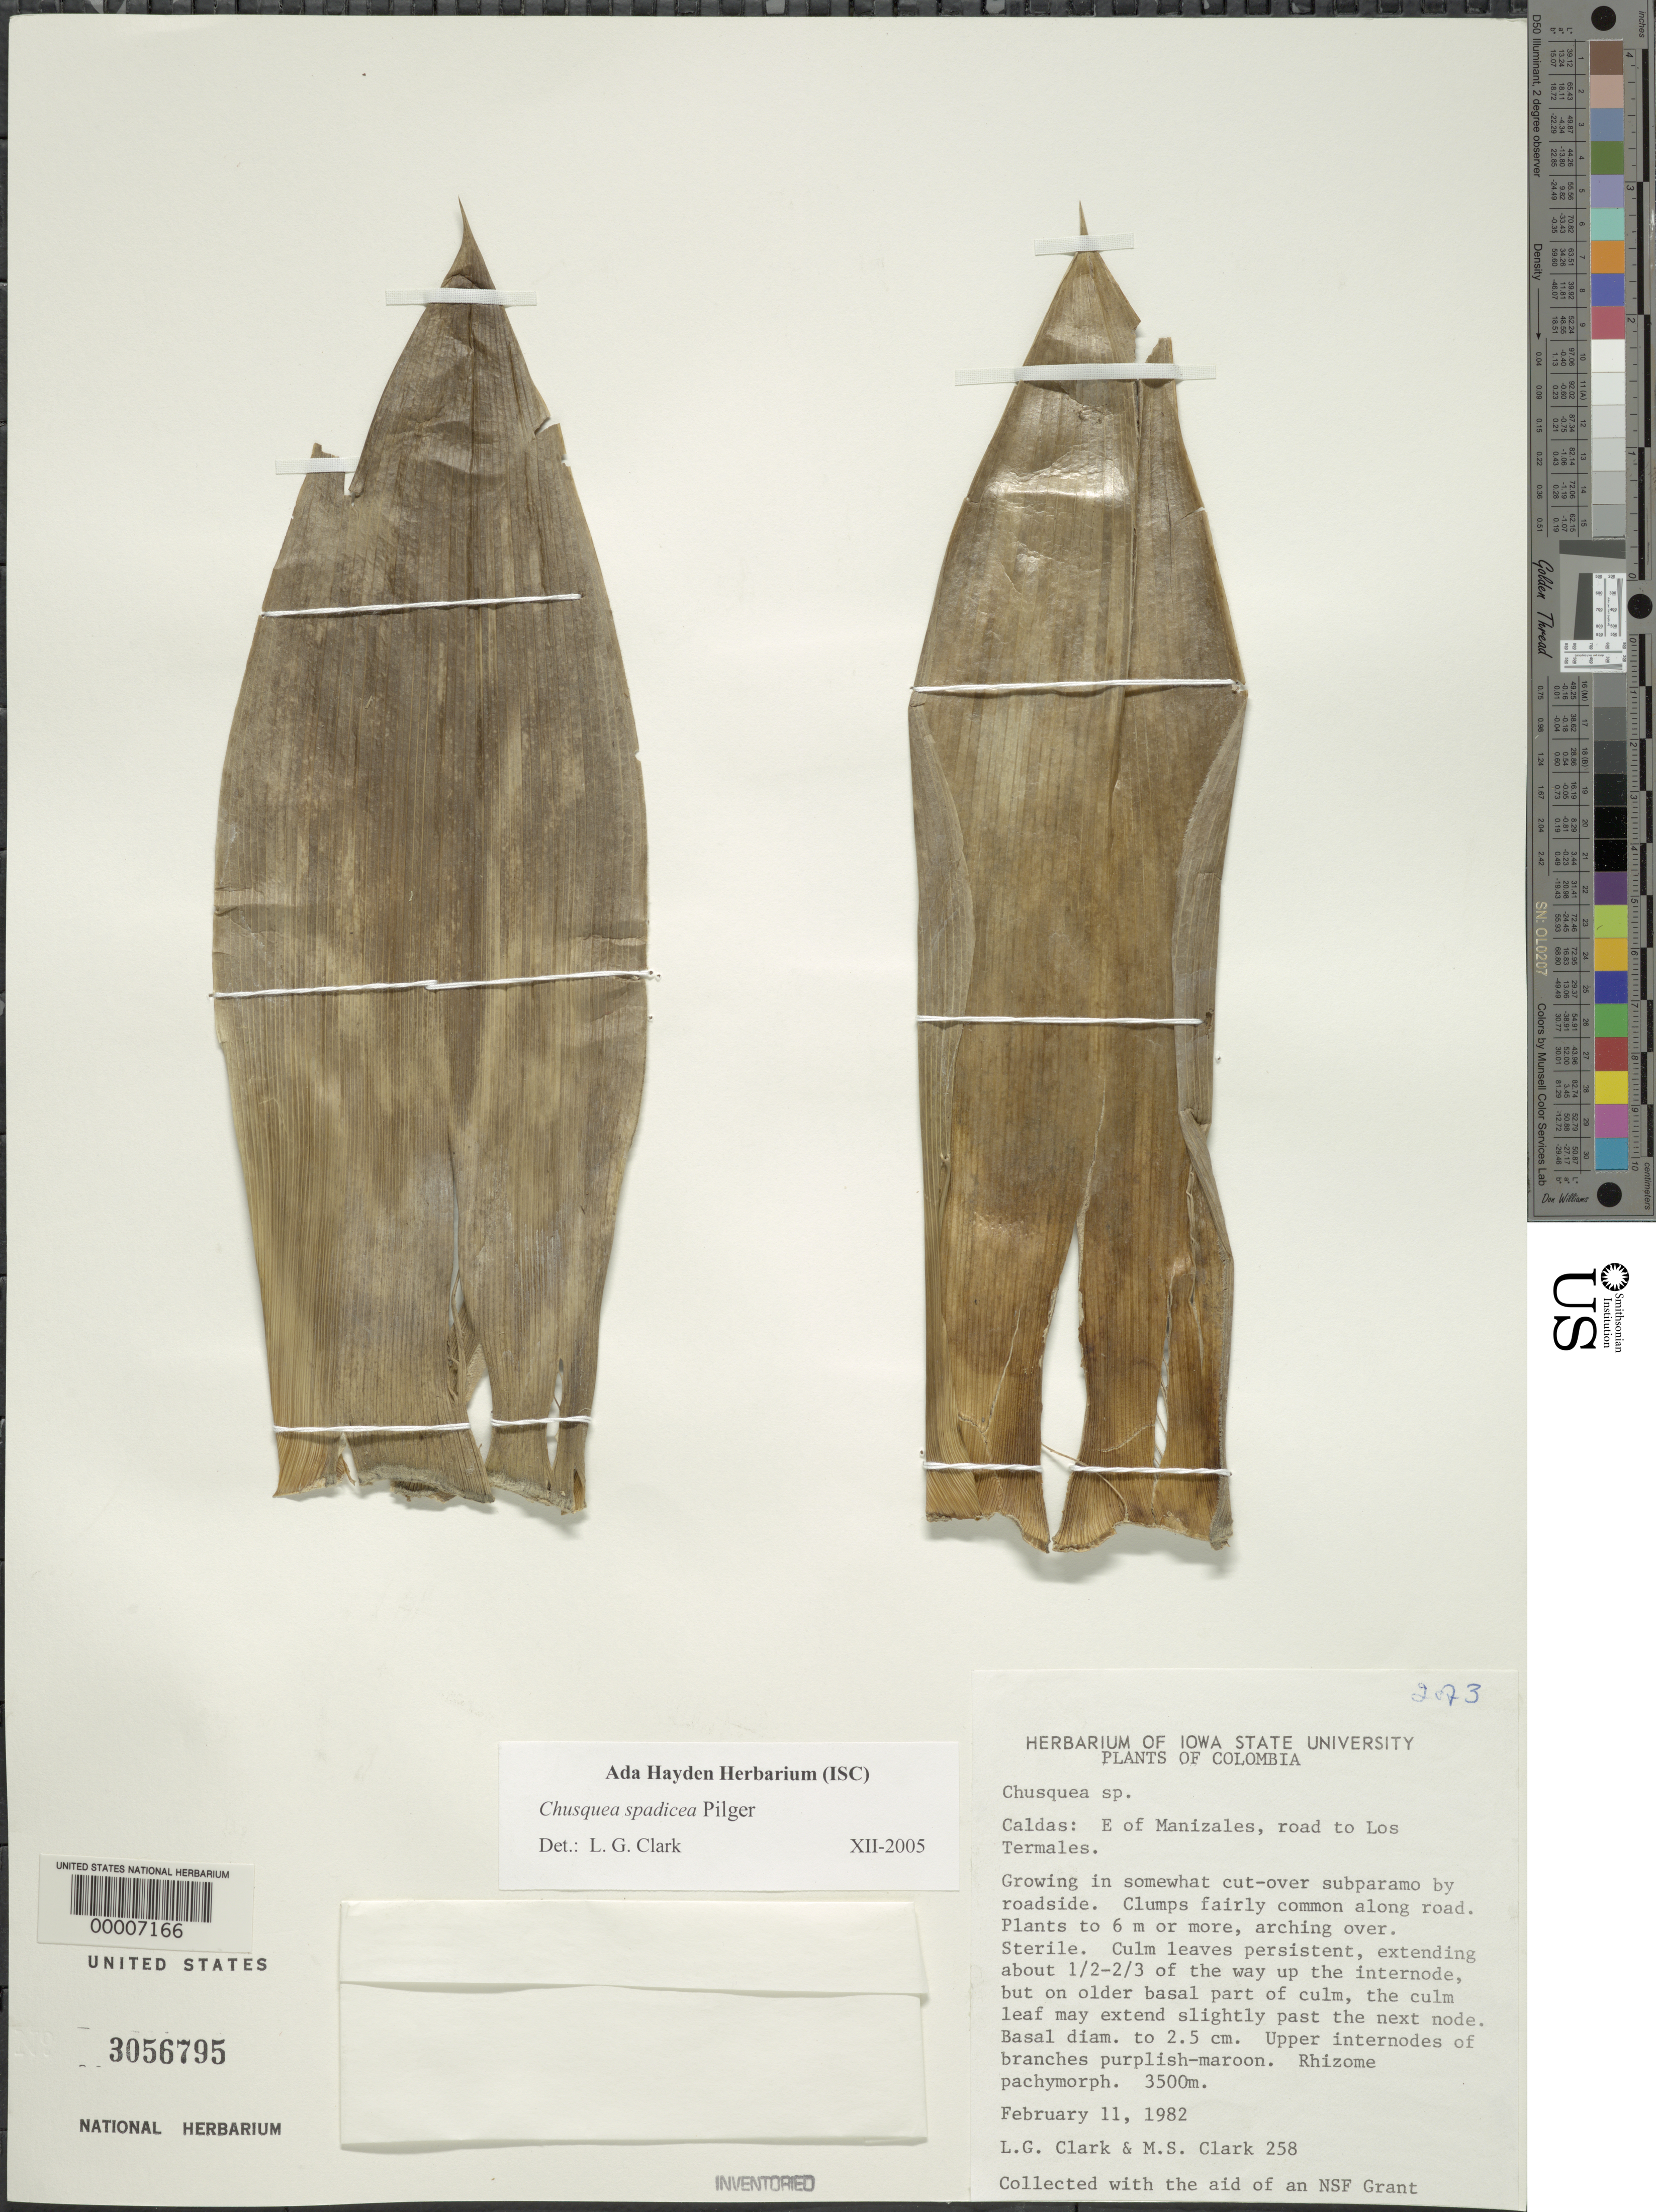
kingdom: Plantae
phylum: Tracheophyta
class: Liliopsida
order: Poales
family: Poaceae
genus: Chusquea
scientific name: Chusquea spadicea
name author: Pilg.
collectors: L. G. Clark & M. S. Clark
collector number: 258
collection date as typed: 11 Feb 1982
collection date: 1982-02-11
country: Colombia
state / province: Caldas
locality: Manizales, Los Termales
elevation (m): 3500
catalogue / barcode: US 3056795